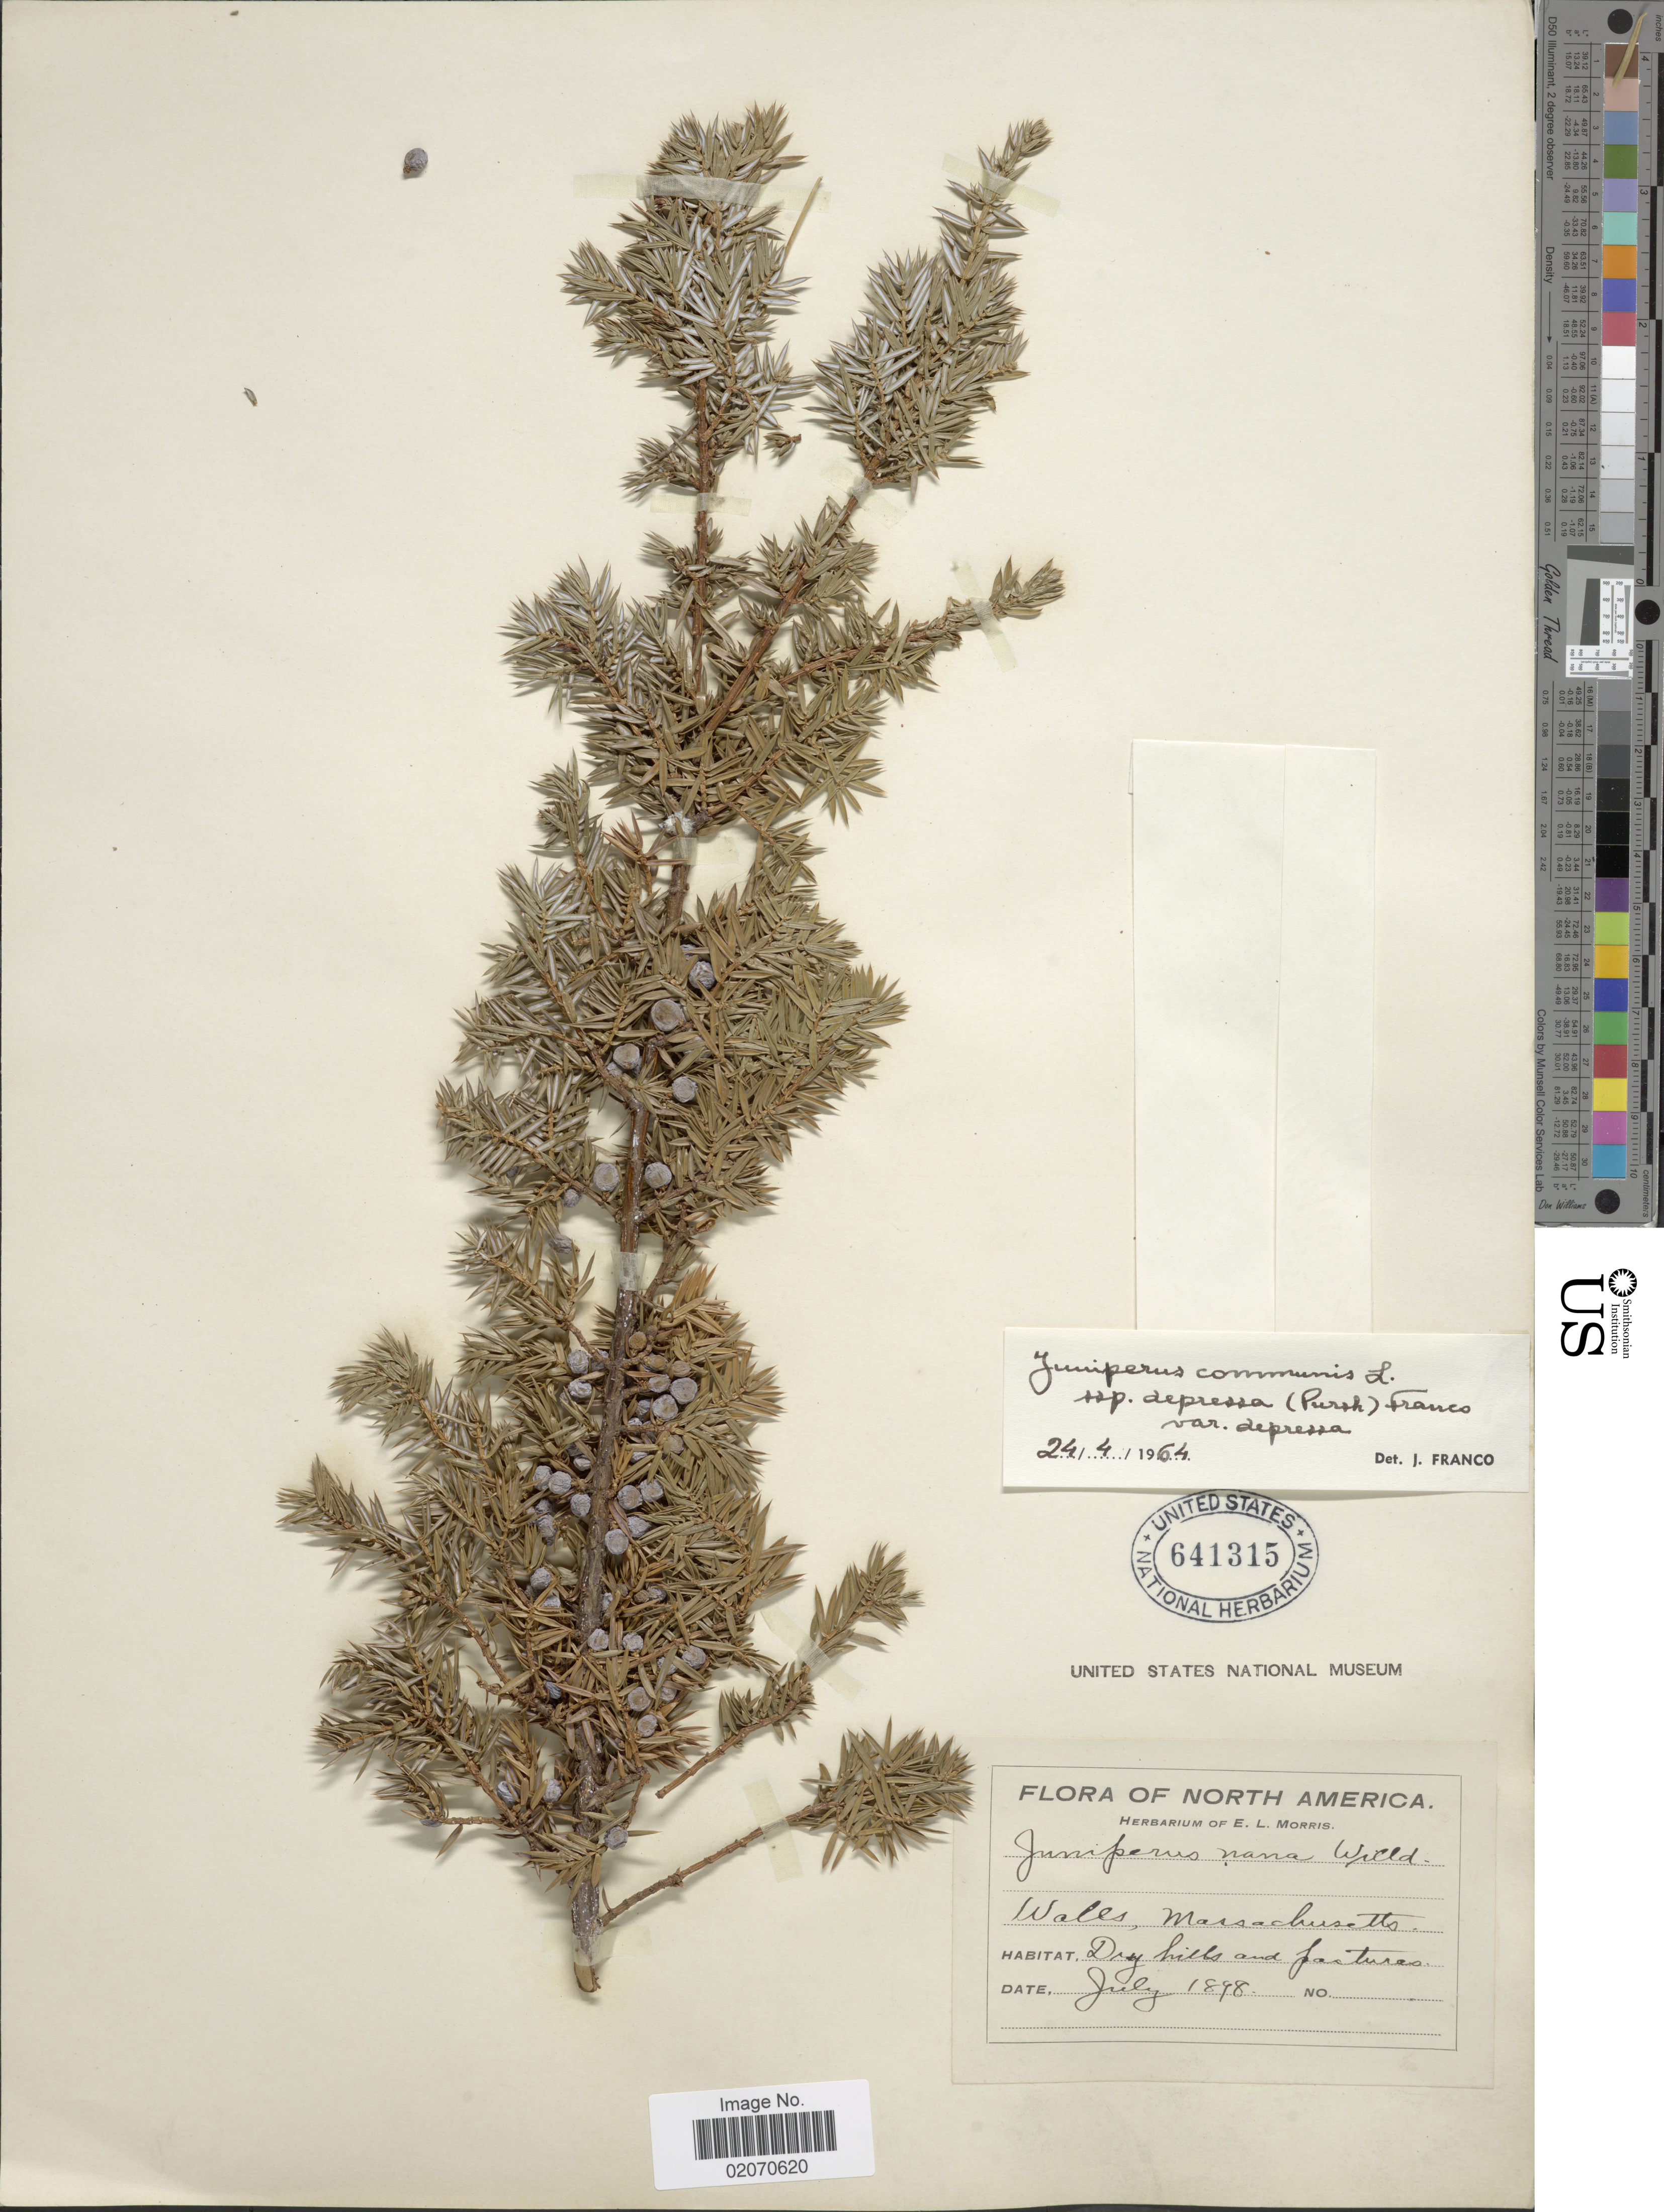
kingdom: Plantae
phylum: Tracheophyta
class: Pinopsida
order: Pinales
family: Cupressaceae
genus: Juniperus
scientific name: Juniperus communis var. depressa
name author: Pursh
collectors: ex herb. E.L. Morris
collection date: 1898-07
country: United States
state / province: Massachusetts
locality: Wales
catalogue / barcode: US 641315